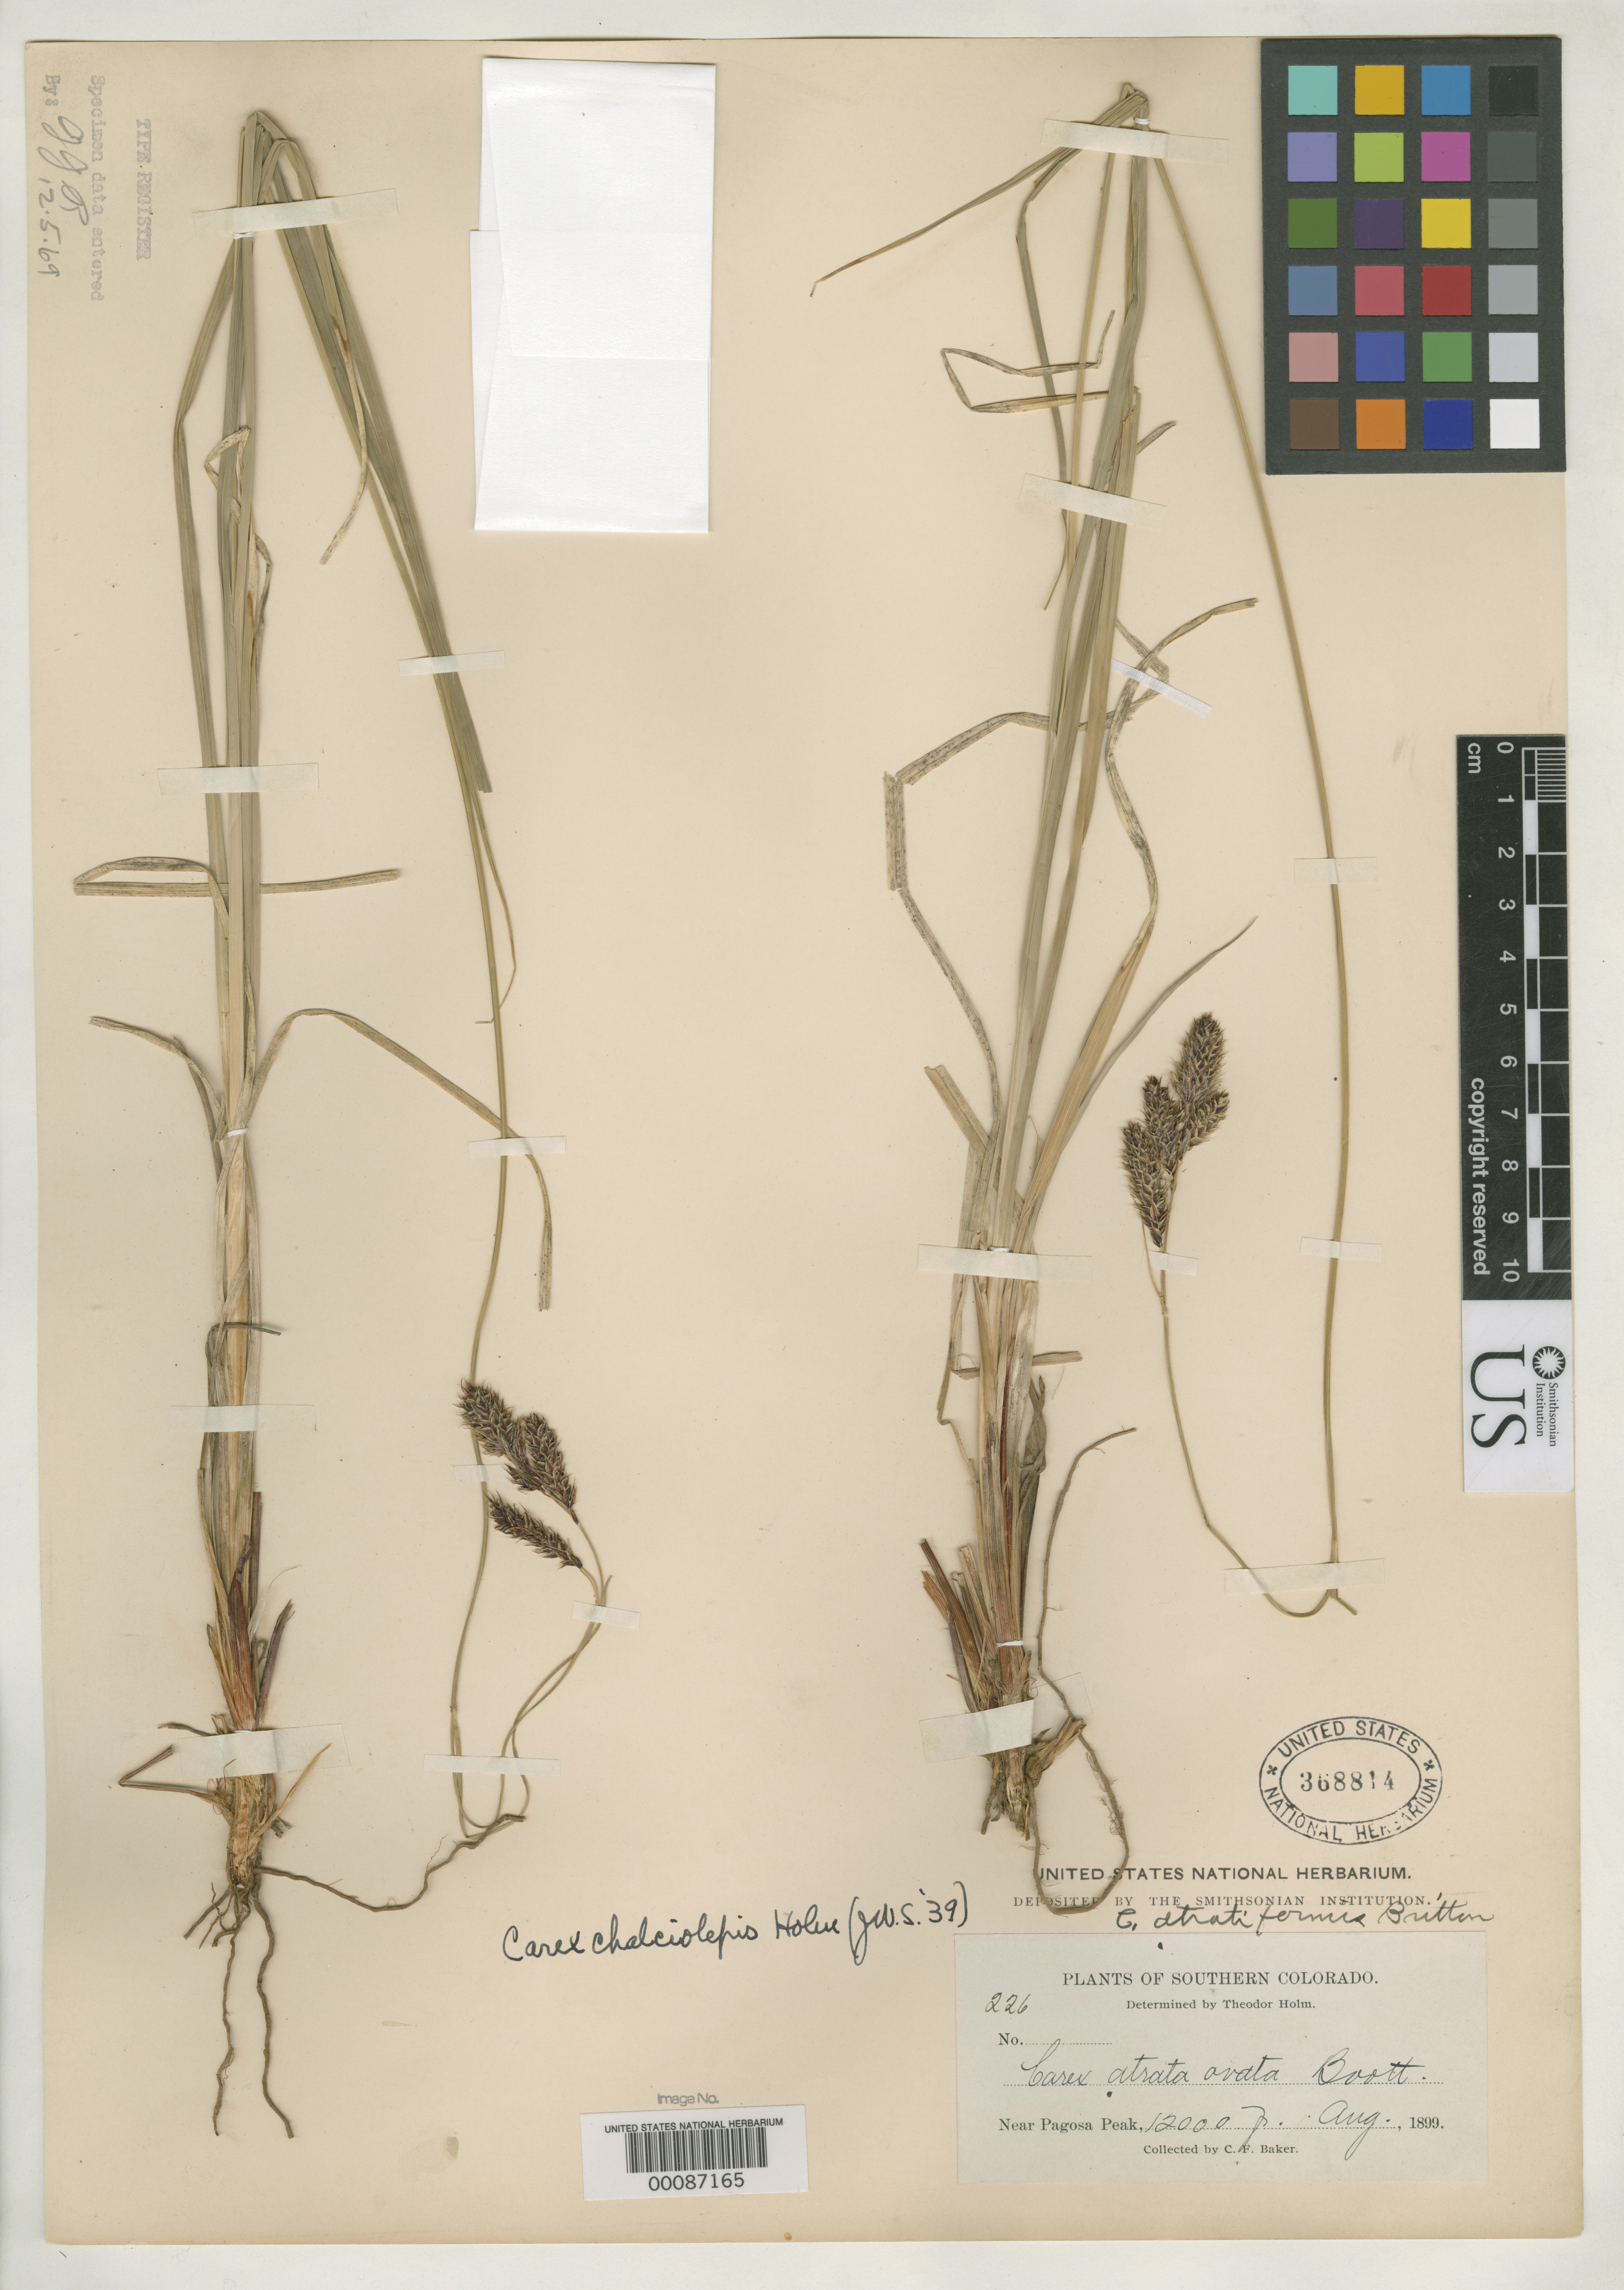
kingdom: Plantae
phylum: Tracheophyta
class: Liliopsida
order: Poales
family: Cyperaceae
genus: Carex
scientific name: Carex chalciolepis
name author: Holm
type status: Syntype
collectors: C. F. Baker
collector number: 226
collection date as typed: Aug 1899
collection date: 1899-08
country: United States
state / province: Colorado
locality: Near Pagosa Peak.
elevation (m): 366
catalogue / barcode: US 368814